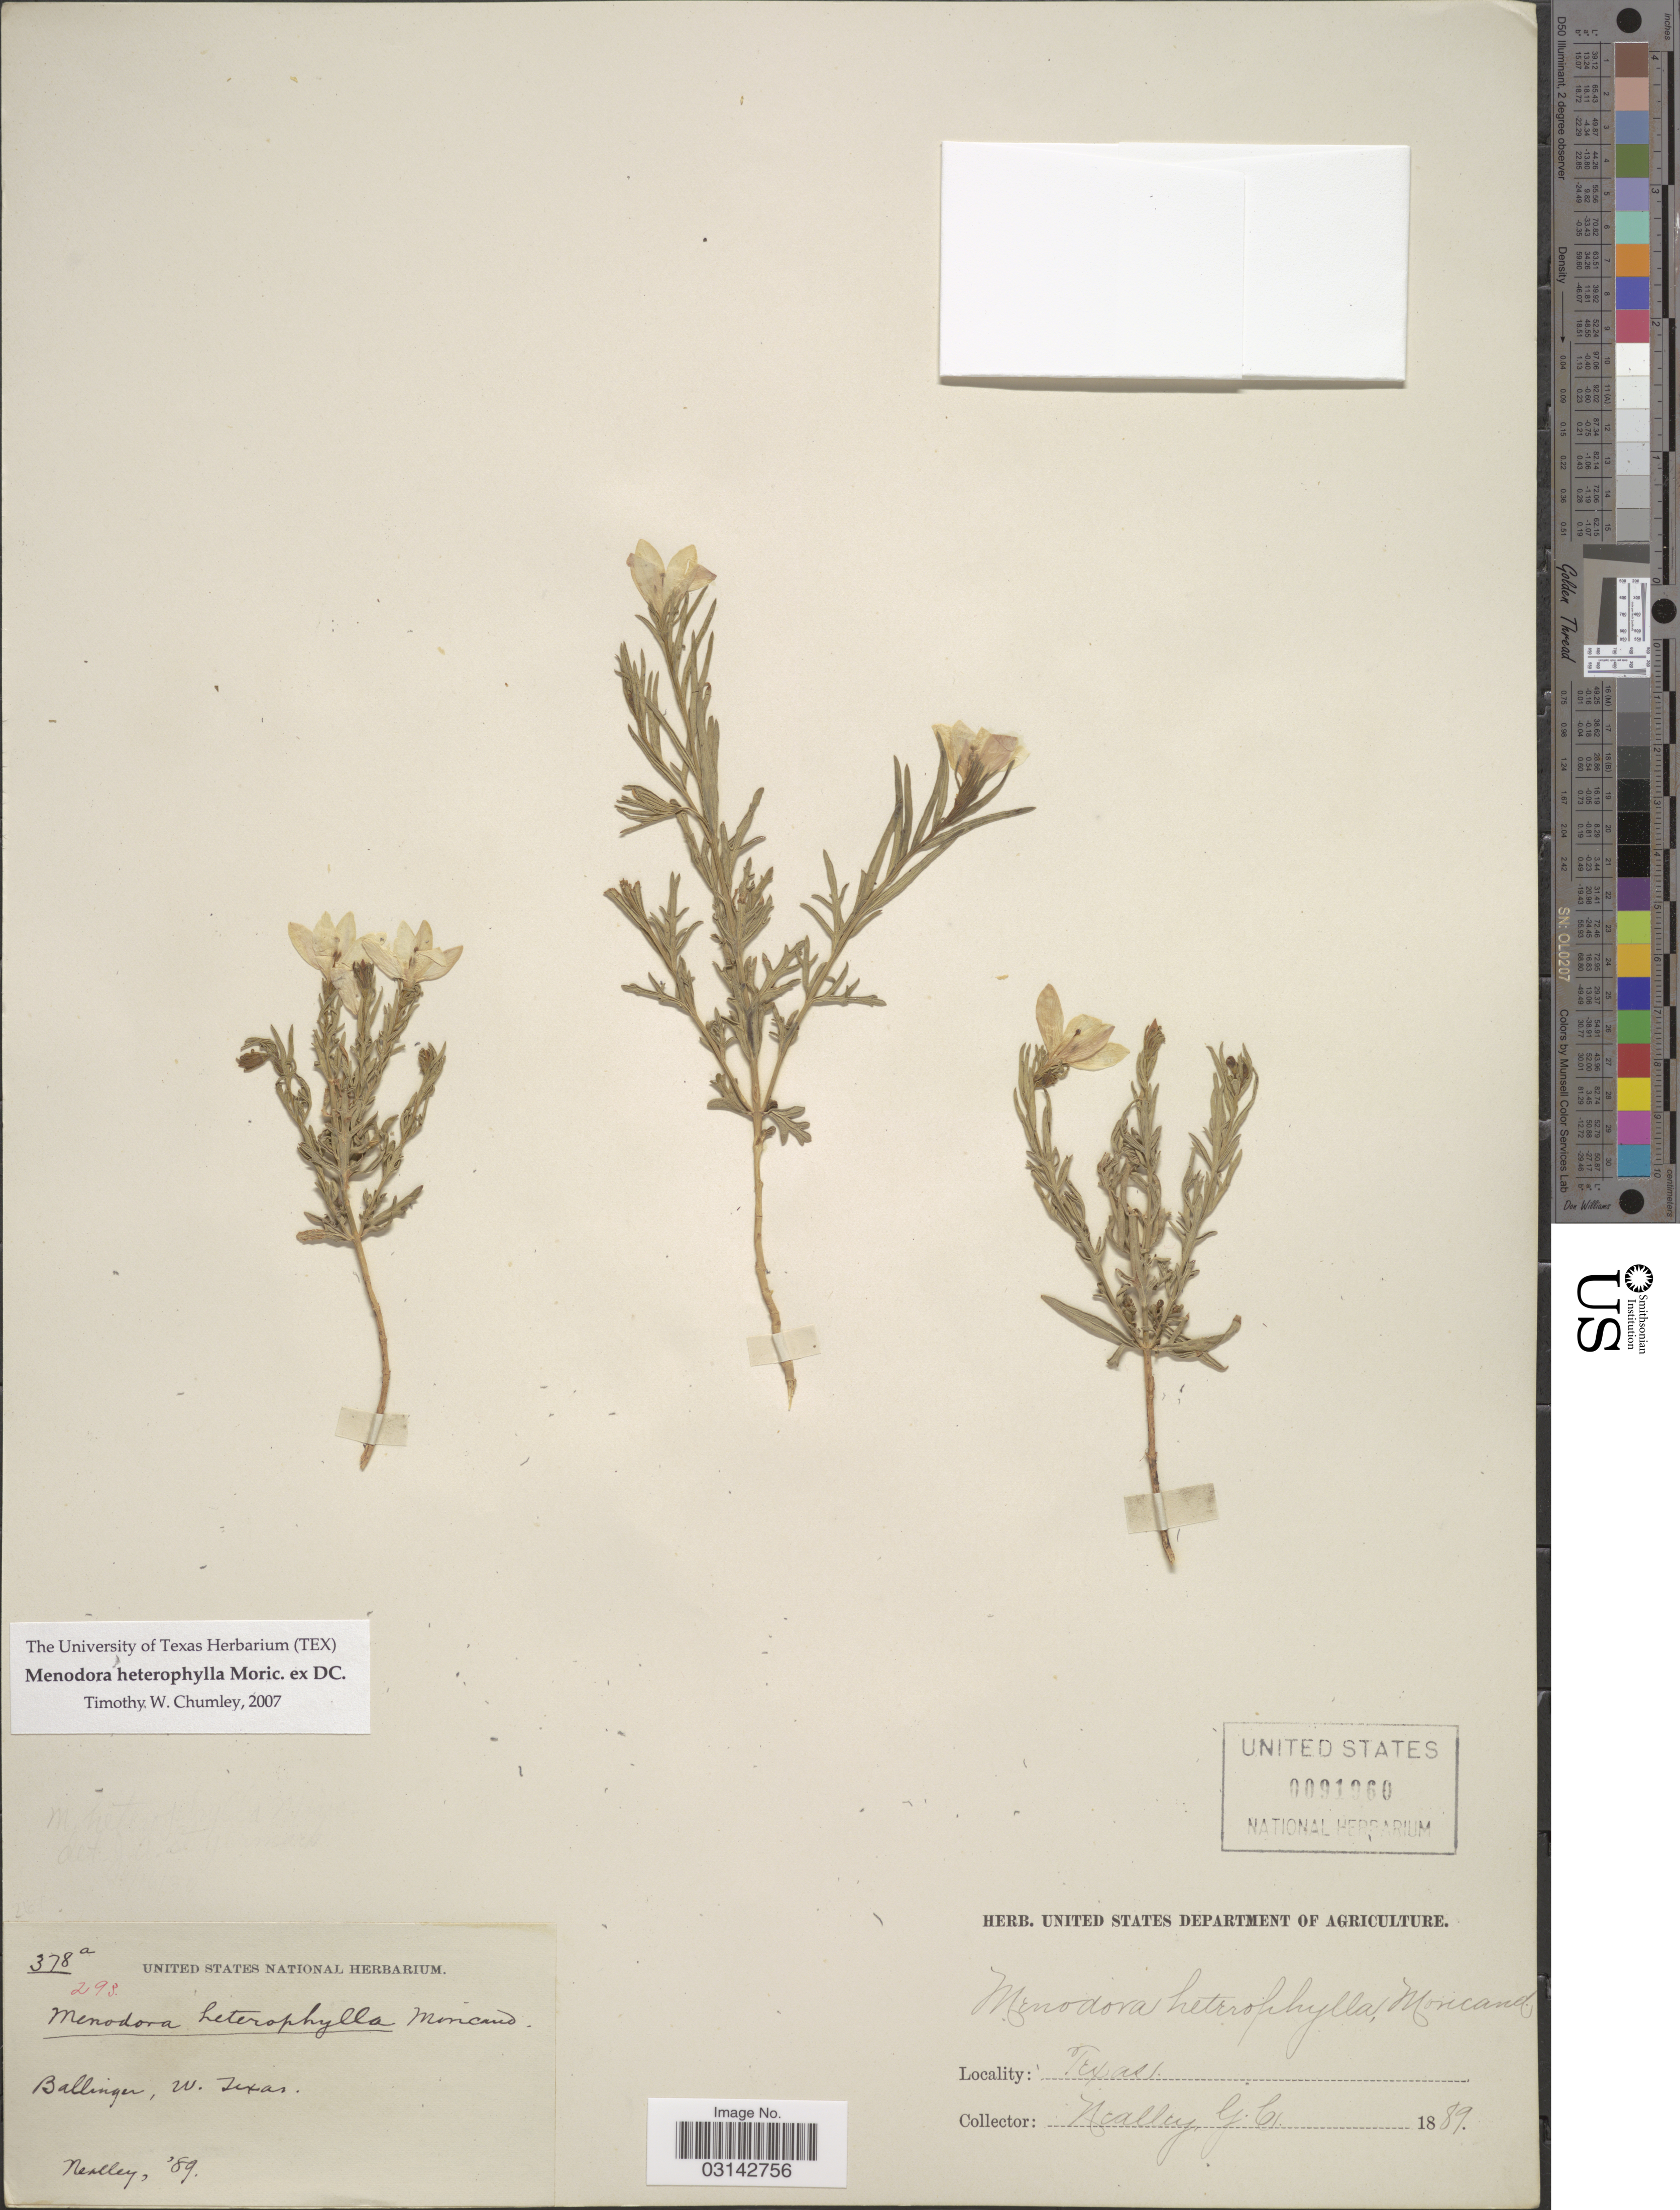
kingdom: Plantae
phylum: Tracheophyta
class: Magnoliopsida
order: Lamiales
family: Oleaceae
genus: Menodora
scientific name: Menodora heterophylla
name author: Moric. ex A. DC.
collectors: G. C. Nealley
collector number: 378a/293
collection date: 1889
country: United States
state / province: Texas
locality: Ballinger, W. Texas.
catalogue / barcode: US 91960